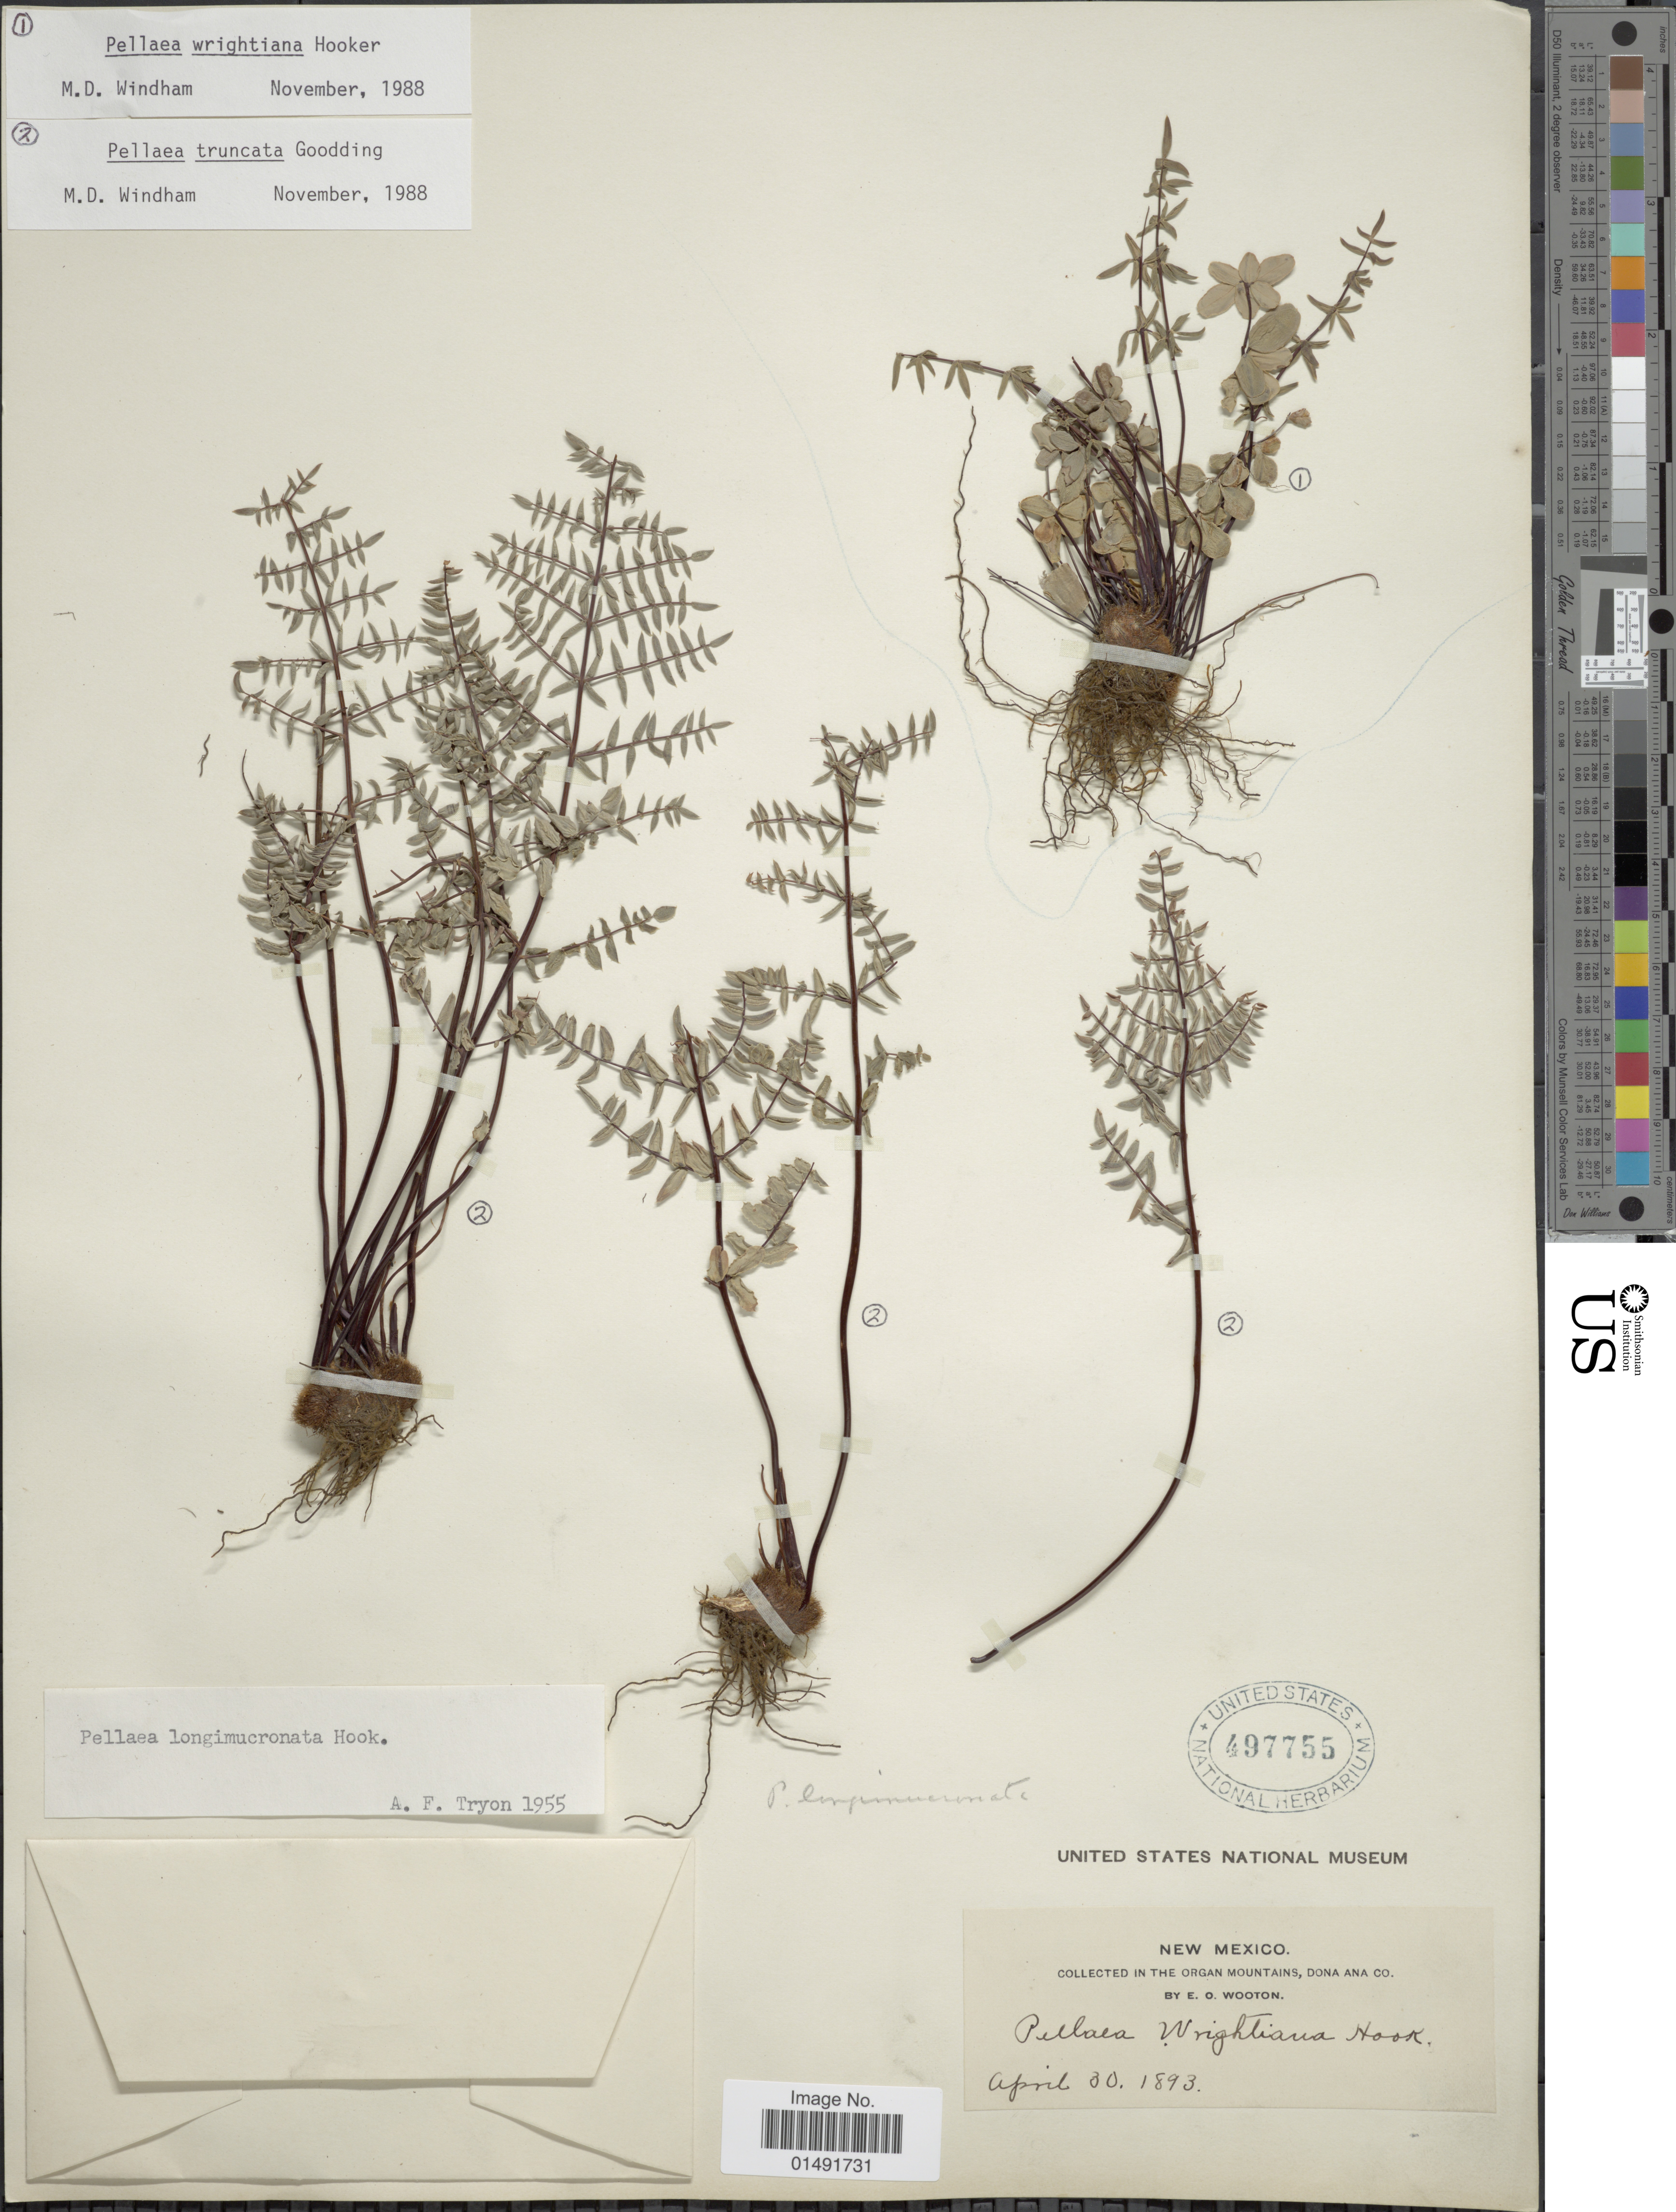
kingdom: Plantae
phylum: Tracheophyta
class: Polypodiopsida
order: Polypodiales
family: Pteridaceae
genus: Pellaea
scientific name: Pellaea truncata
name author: Goodd.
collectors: E. O. Wooton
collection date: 1893-04-30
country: United States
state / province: New Mexico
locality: In the Organ Mountains,Dona Ana Co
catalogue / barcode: US 497755